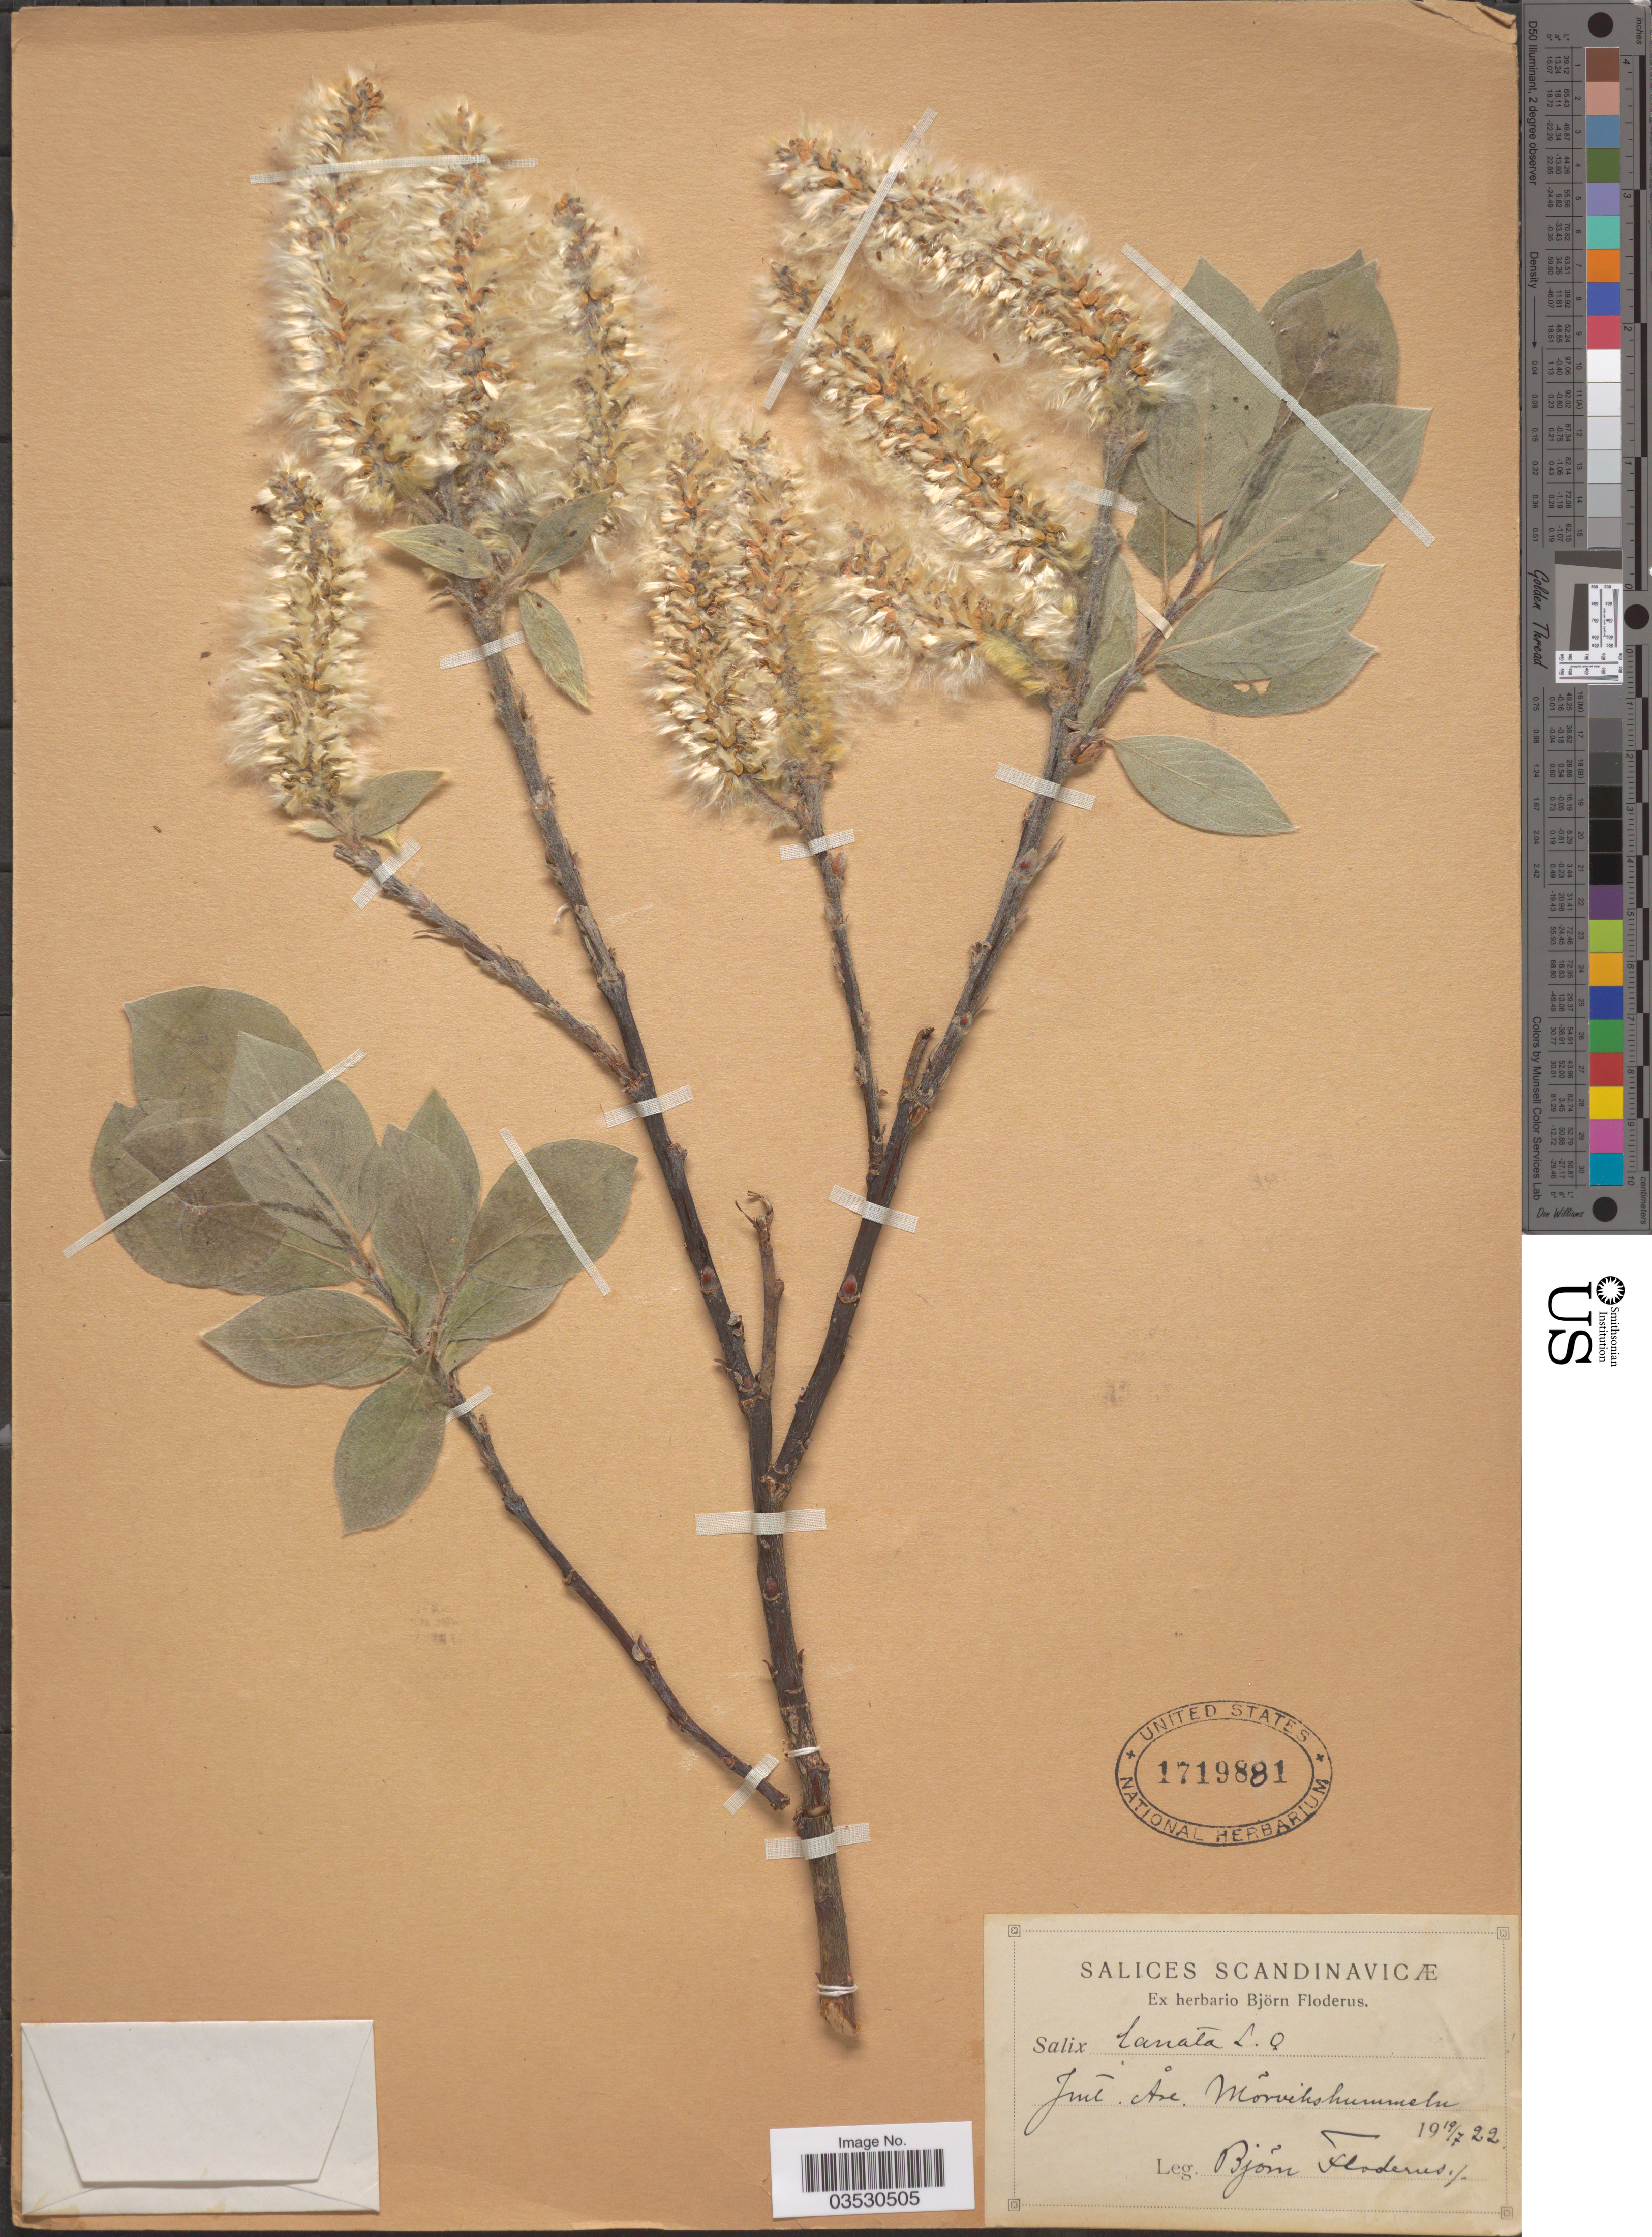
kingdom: Plantae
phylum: Tracheophyta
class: Magnoliopsida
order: Malpighiales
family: Salicaceae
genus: Salix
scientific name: Salix lanata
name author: L.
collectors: B. G. O. Floderus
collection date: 1922-07-19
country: Sweden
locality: Scandinavicæ. Jmt. Are. Mörvikshummeln.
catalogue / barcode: US 1719881